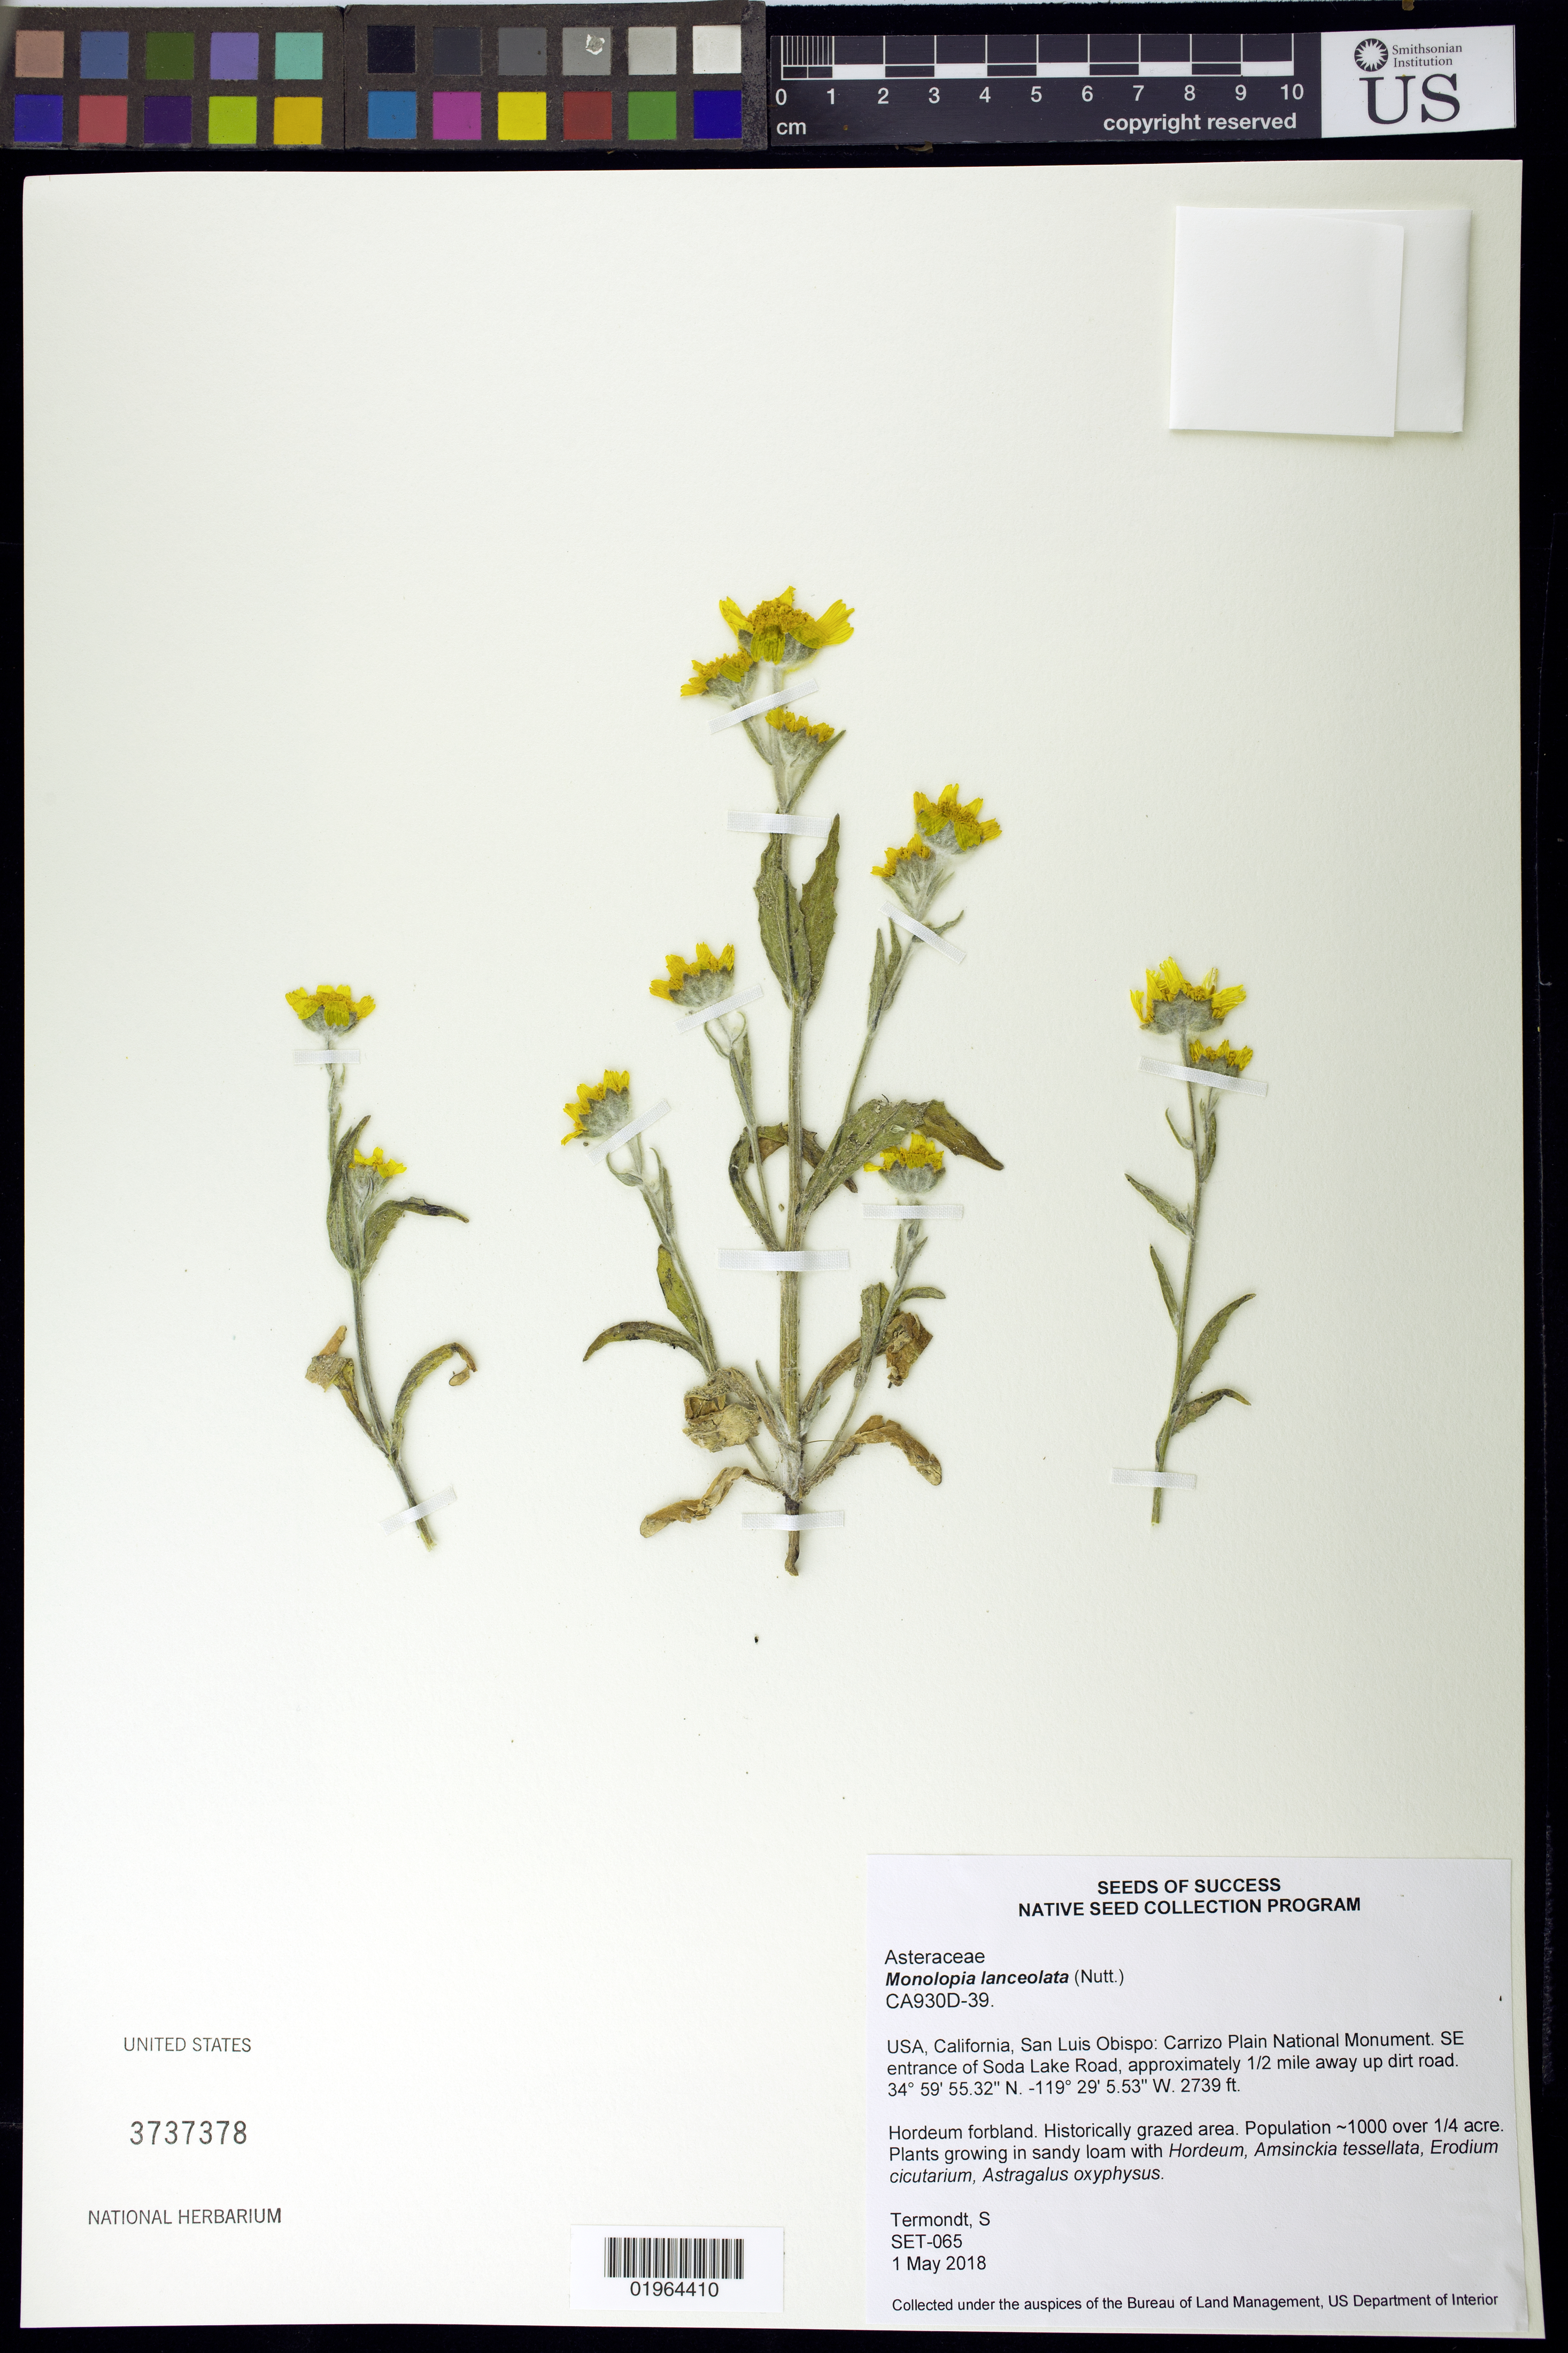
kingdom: Plantae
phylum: Tracheophyta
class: Magnoliopsida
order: Asterales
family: Asteraceae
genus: Monolopia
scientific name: Monolopia lanceolata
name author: Nutt.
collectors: S. Termondt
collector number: CA930D-39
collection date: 2018-05-01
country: United States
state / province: California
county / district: San Luis Obispo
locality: Carrizo Plain National Monument. SE entrance of Soda Lake Rd, 0.5 mi. away up dirt road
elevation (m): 835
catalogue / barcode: US 3737378